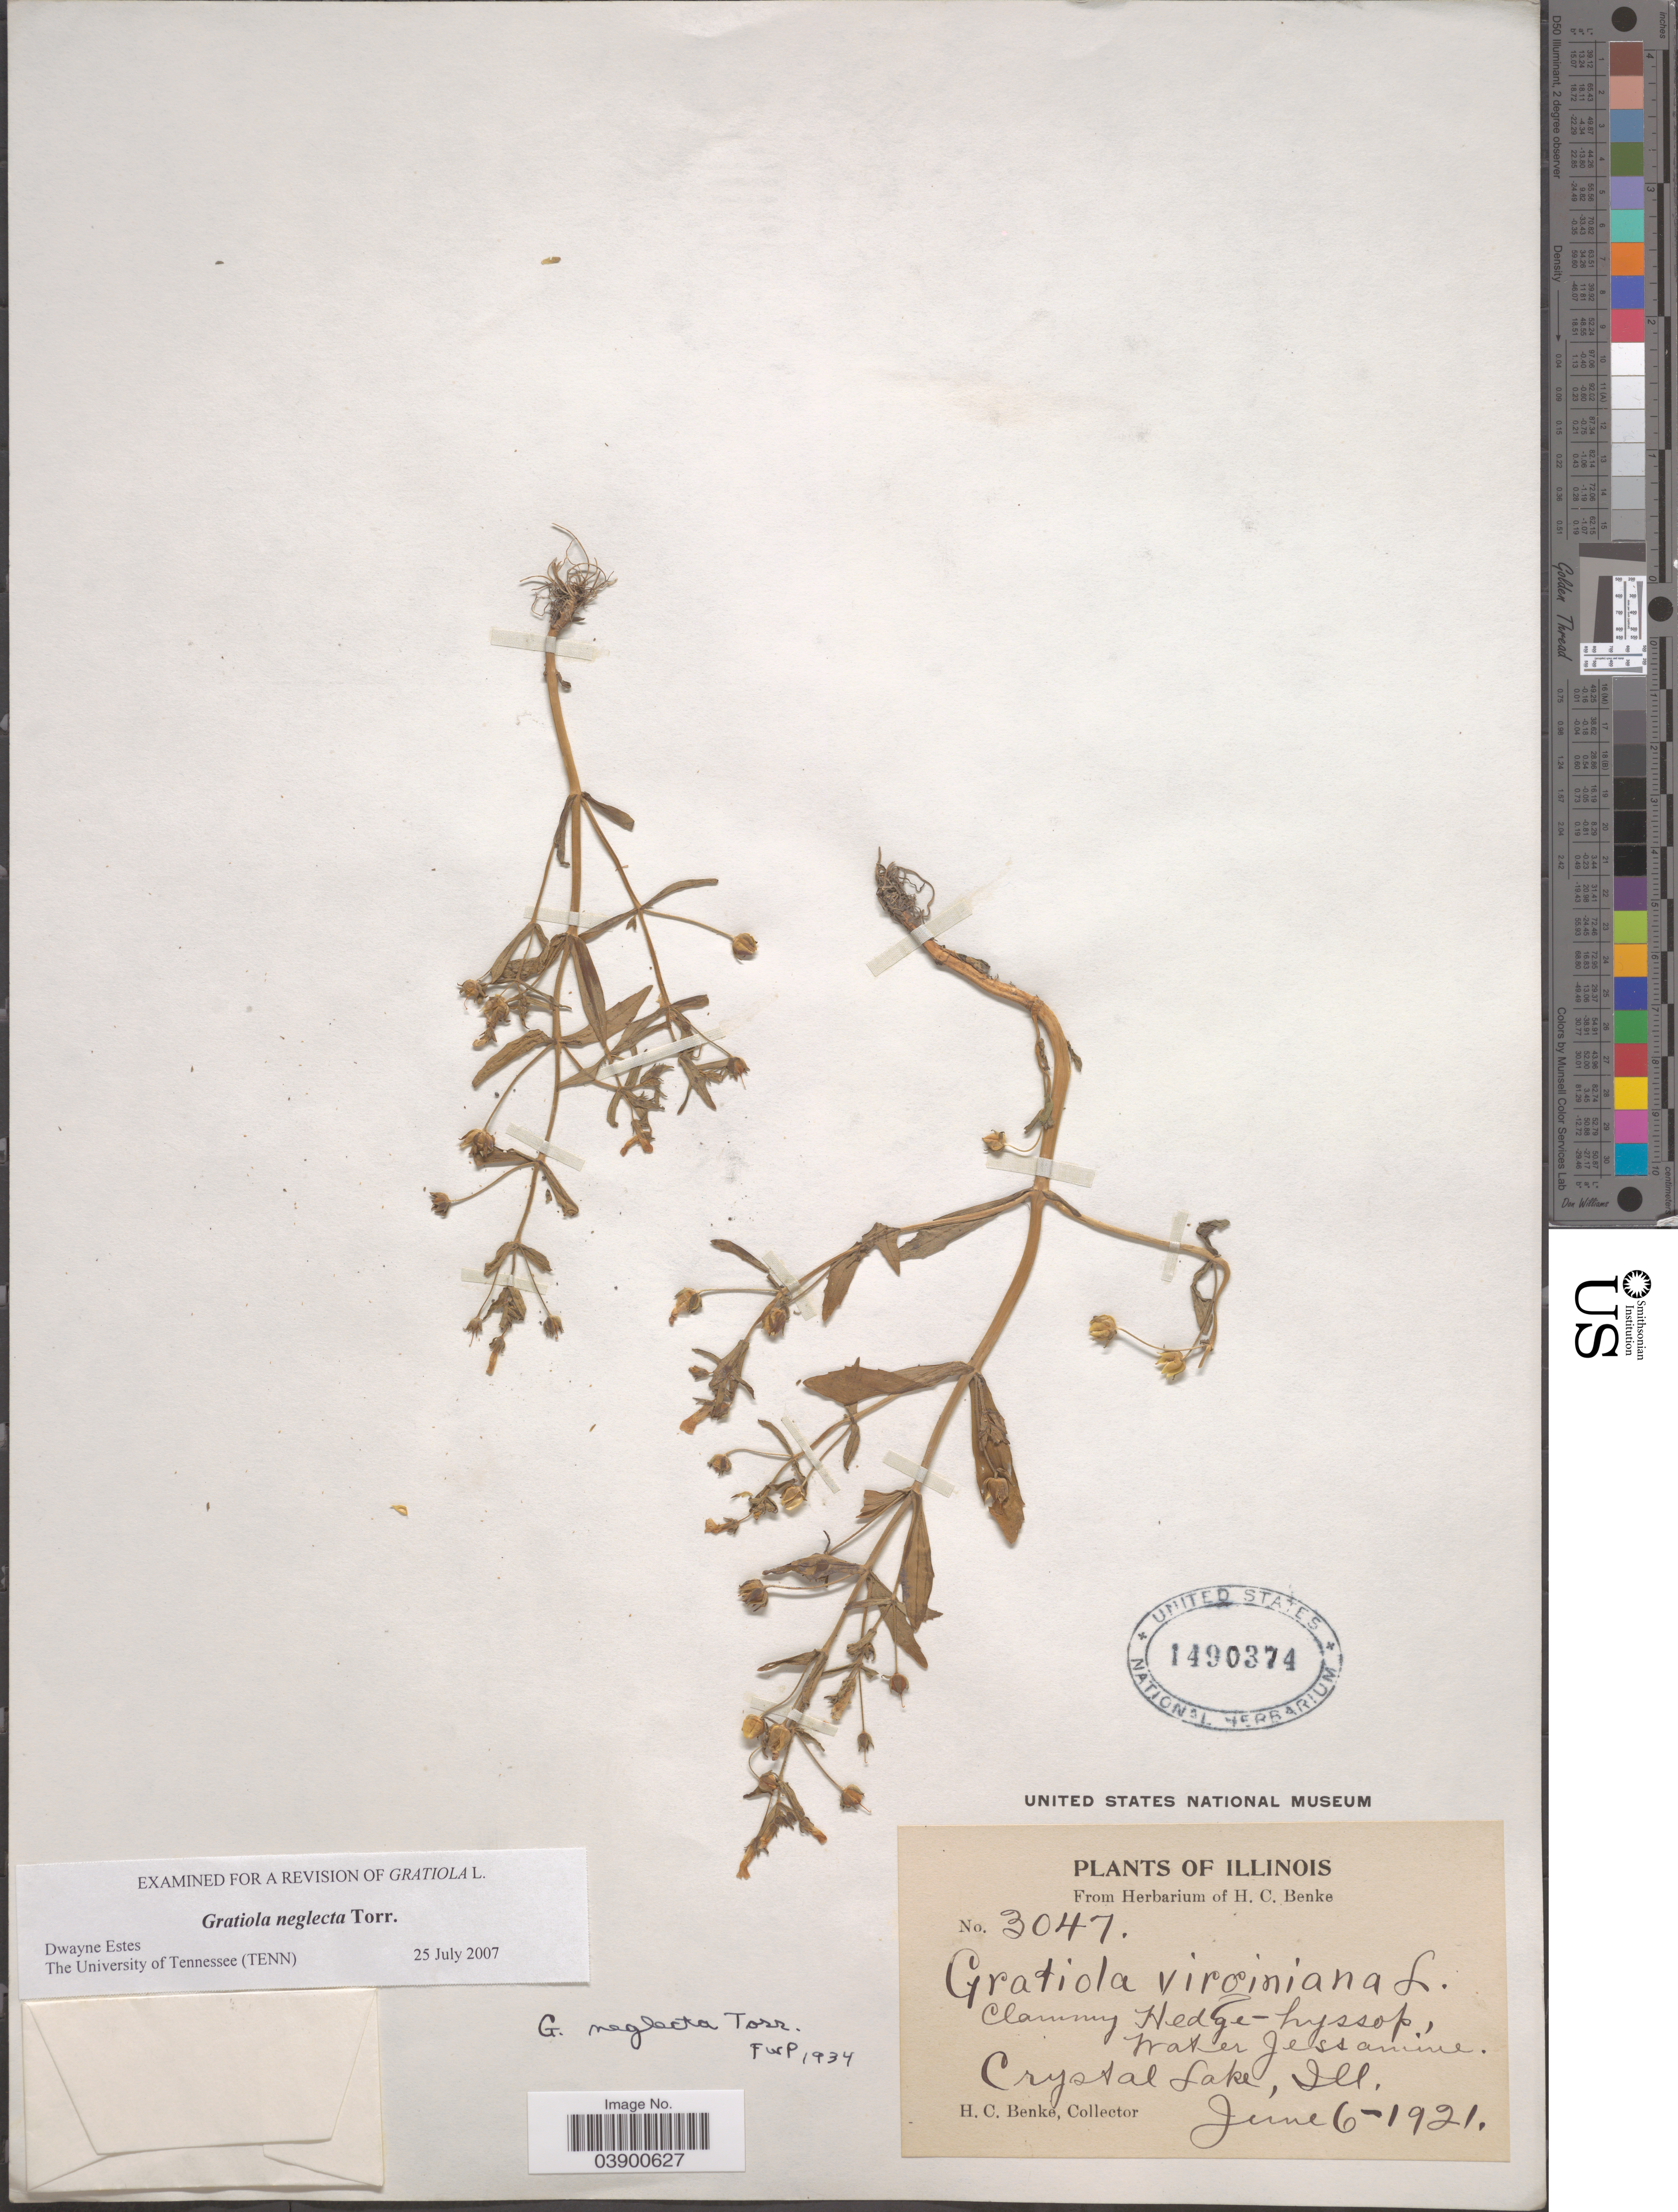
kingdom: Plantae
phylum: Tracheophyta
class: Magnoliopsida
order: Lamiales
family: Plantaginaceae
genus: Gratiola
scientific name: Gratiola neglecta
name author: Torr.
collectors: H. Benke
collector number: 3047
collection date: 1921-06-06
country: United States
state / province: Illinois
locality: Clamming Hedge - Lyssop, Water Jessamine. Crystal Lake.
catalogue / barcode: US 1490374